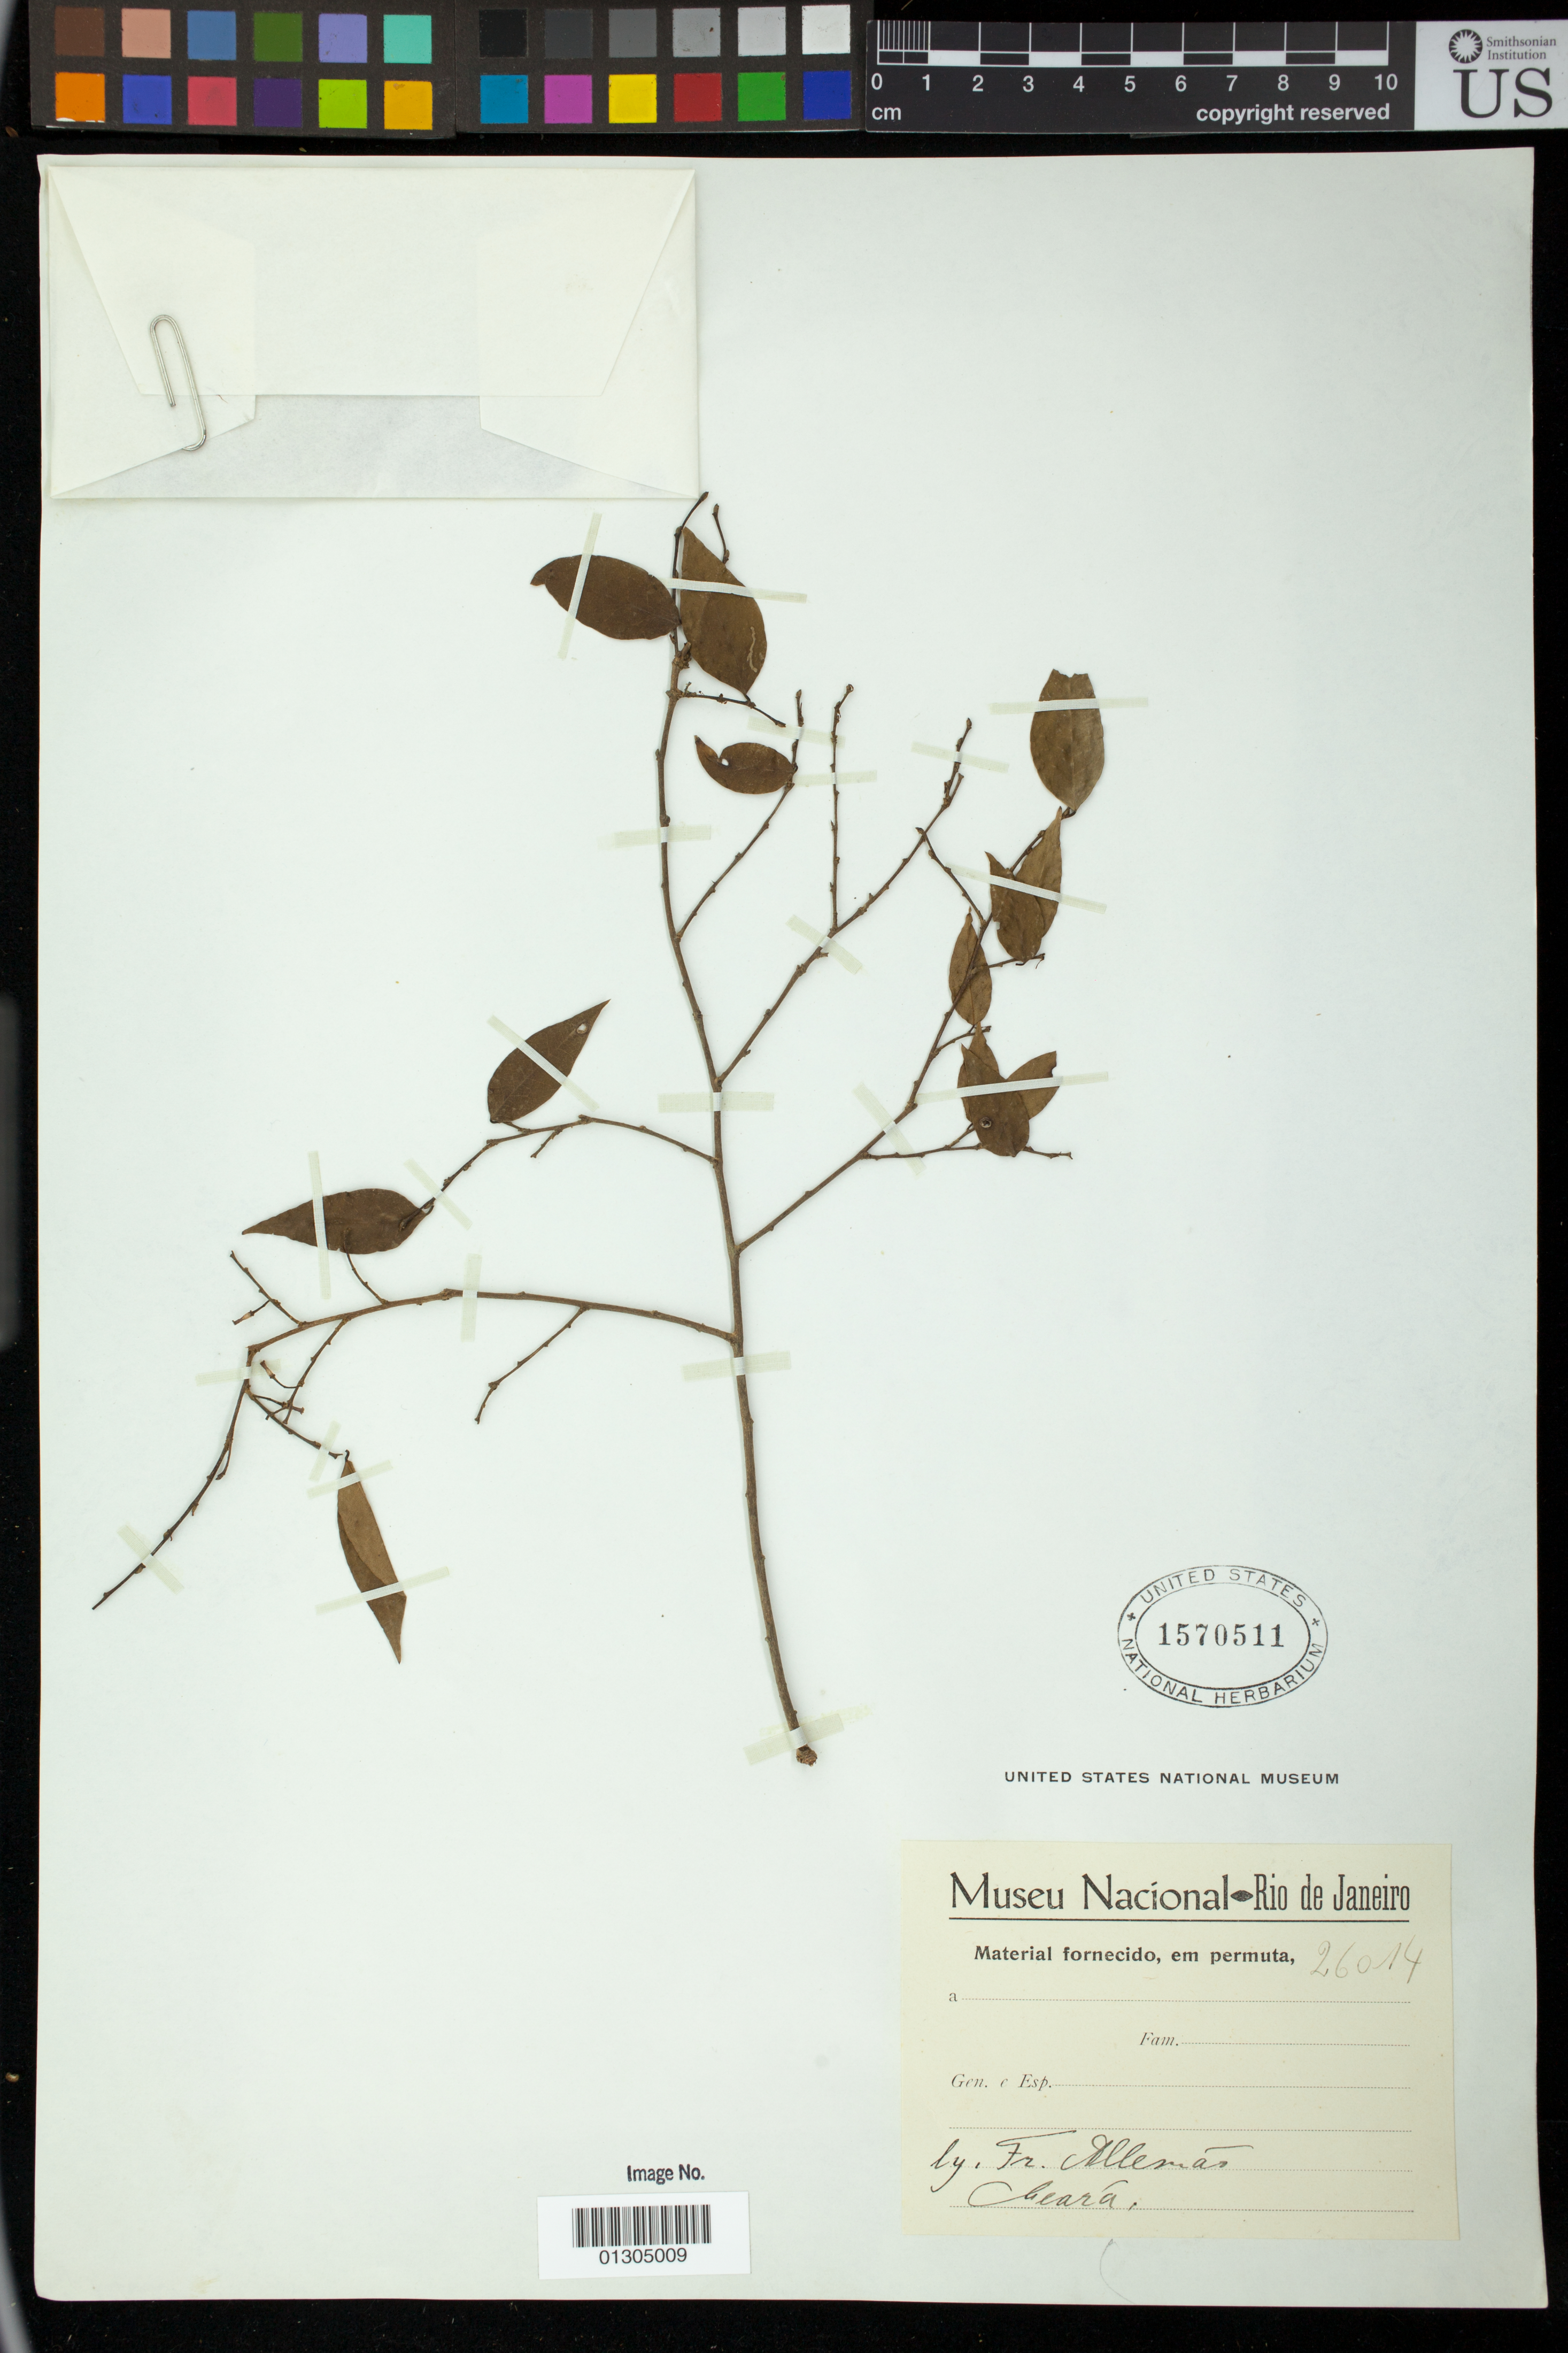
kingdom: Plantae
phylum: Tracheophyta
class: Magnoliopsida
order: Malpighiales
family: Euphorbiaceae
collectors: Fr. Allemao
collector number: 26014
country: Brazil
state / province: Ceará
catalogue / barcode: US 1570511